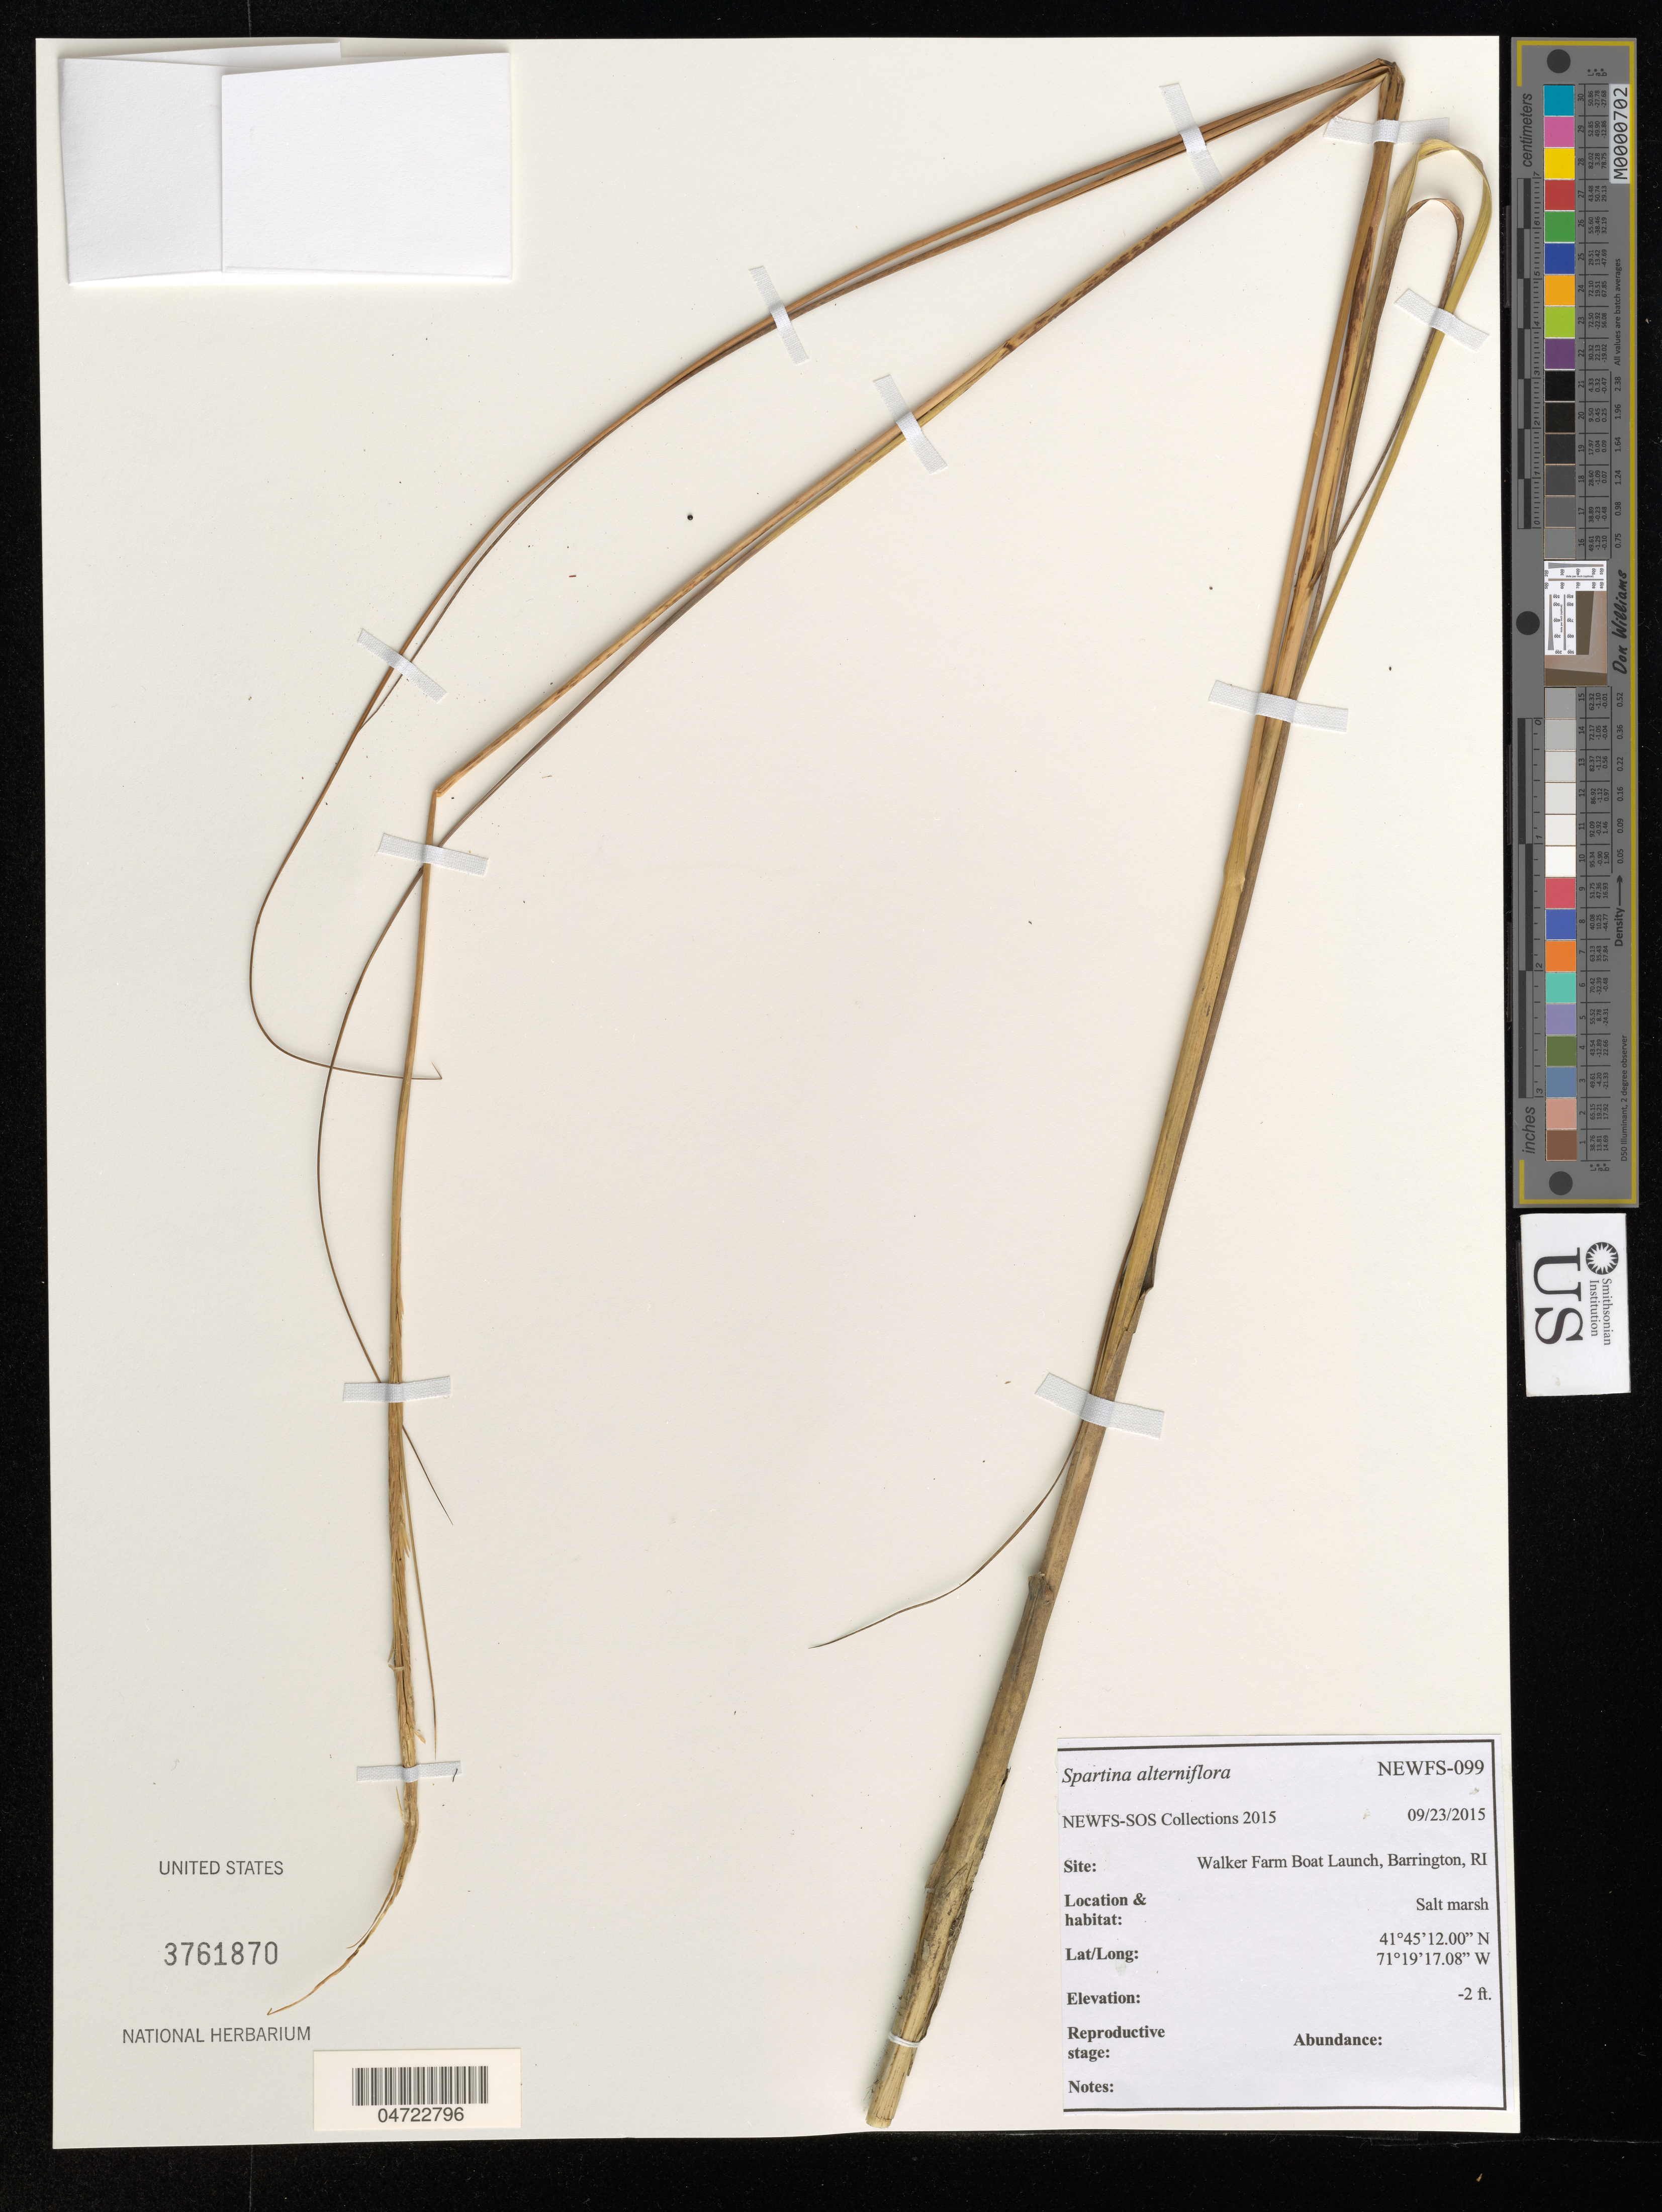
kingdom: Plantae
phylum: Tracheophyta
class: Liliopsida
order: Poales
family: Poaceae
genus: Spartina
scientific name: Spartina alterniflora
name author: Loisel.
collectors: NEWFS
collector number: NEWFS-099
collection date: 2015-09-23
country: United States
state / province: Rhode Island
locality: Site: Walker Farm Boat Launch, Barrington, RI.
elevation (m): -1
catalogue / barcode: US 3761870